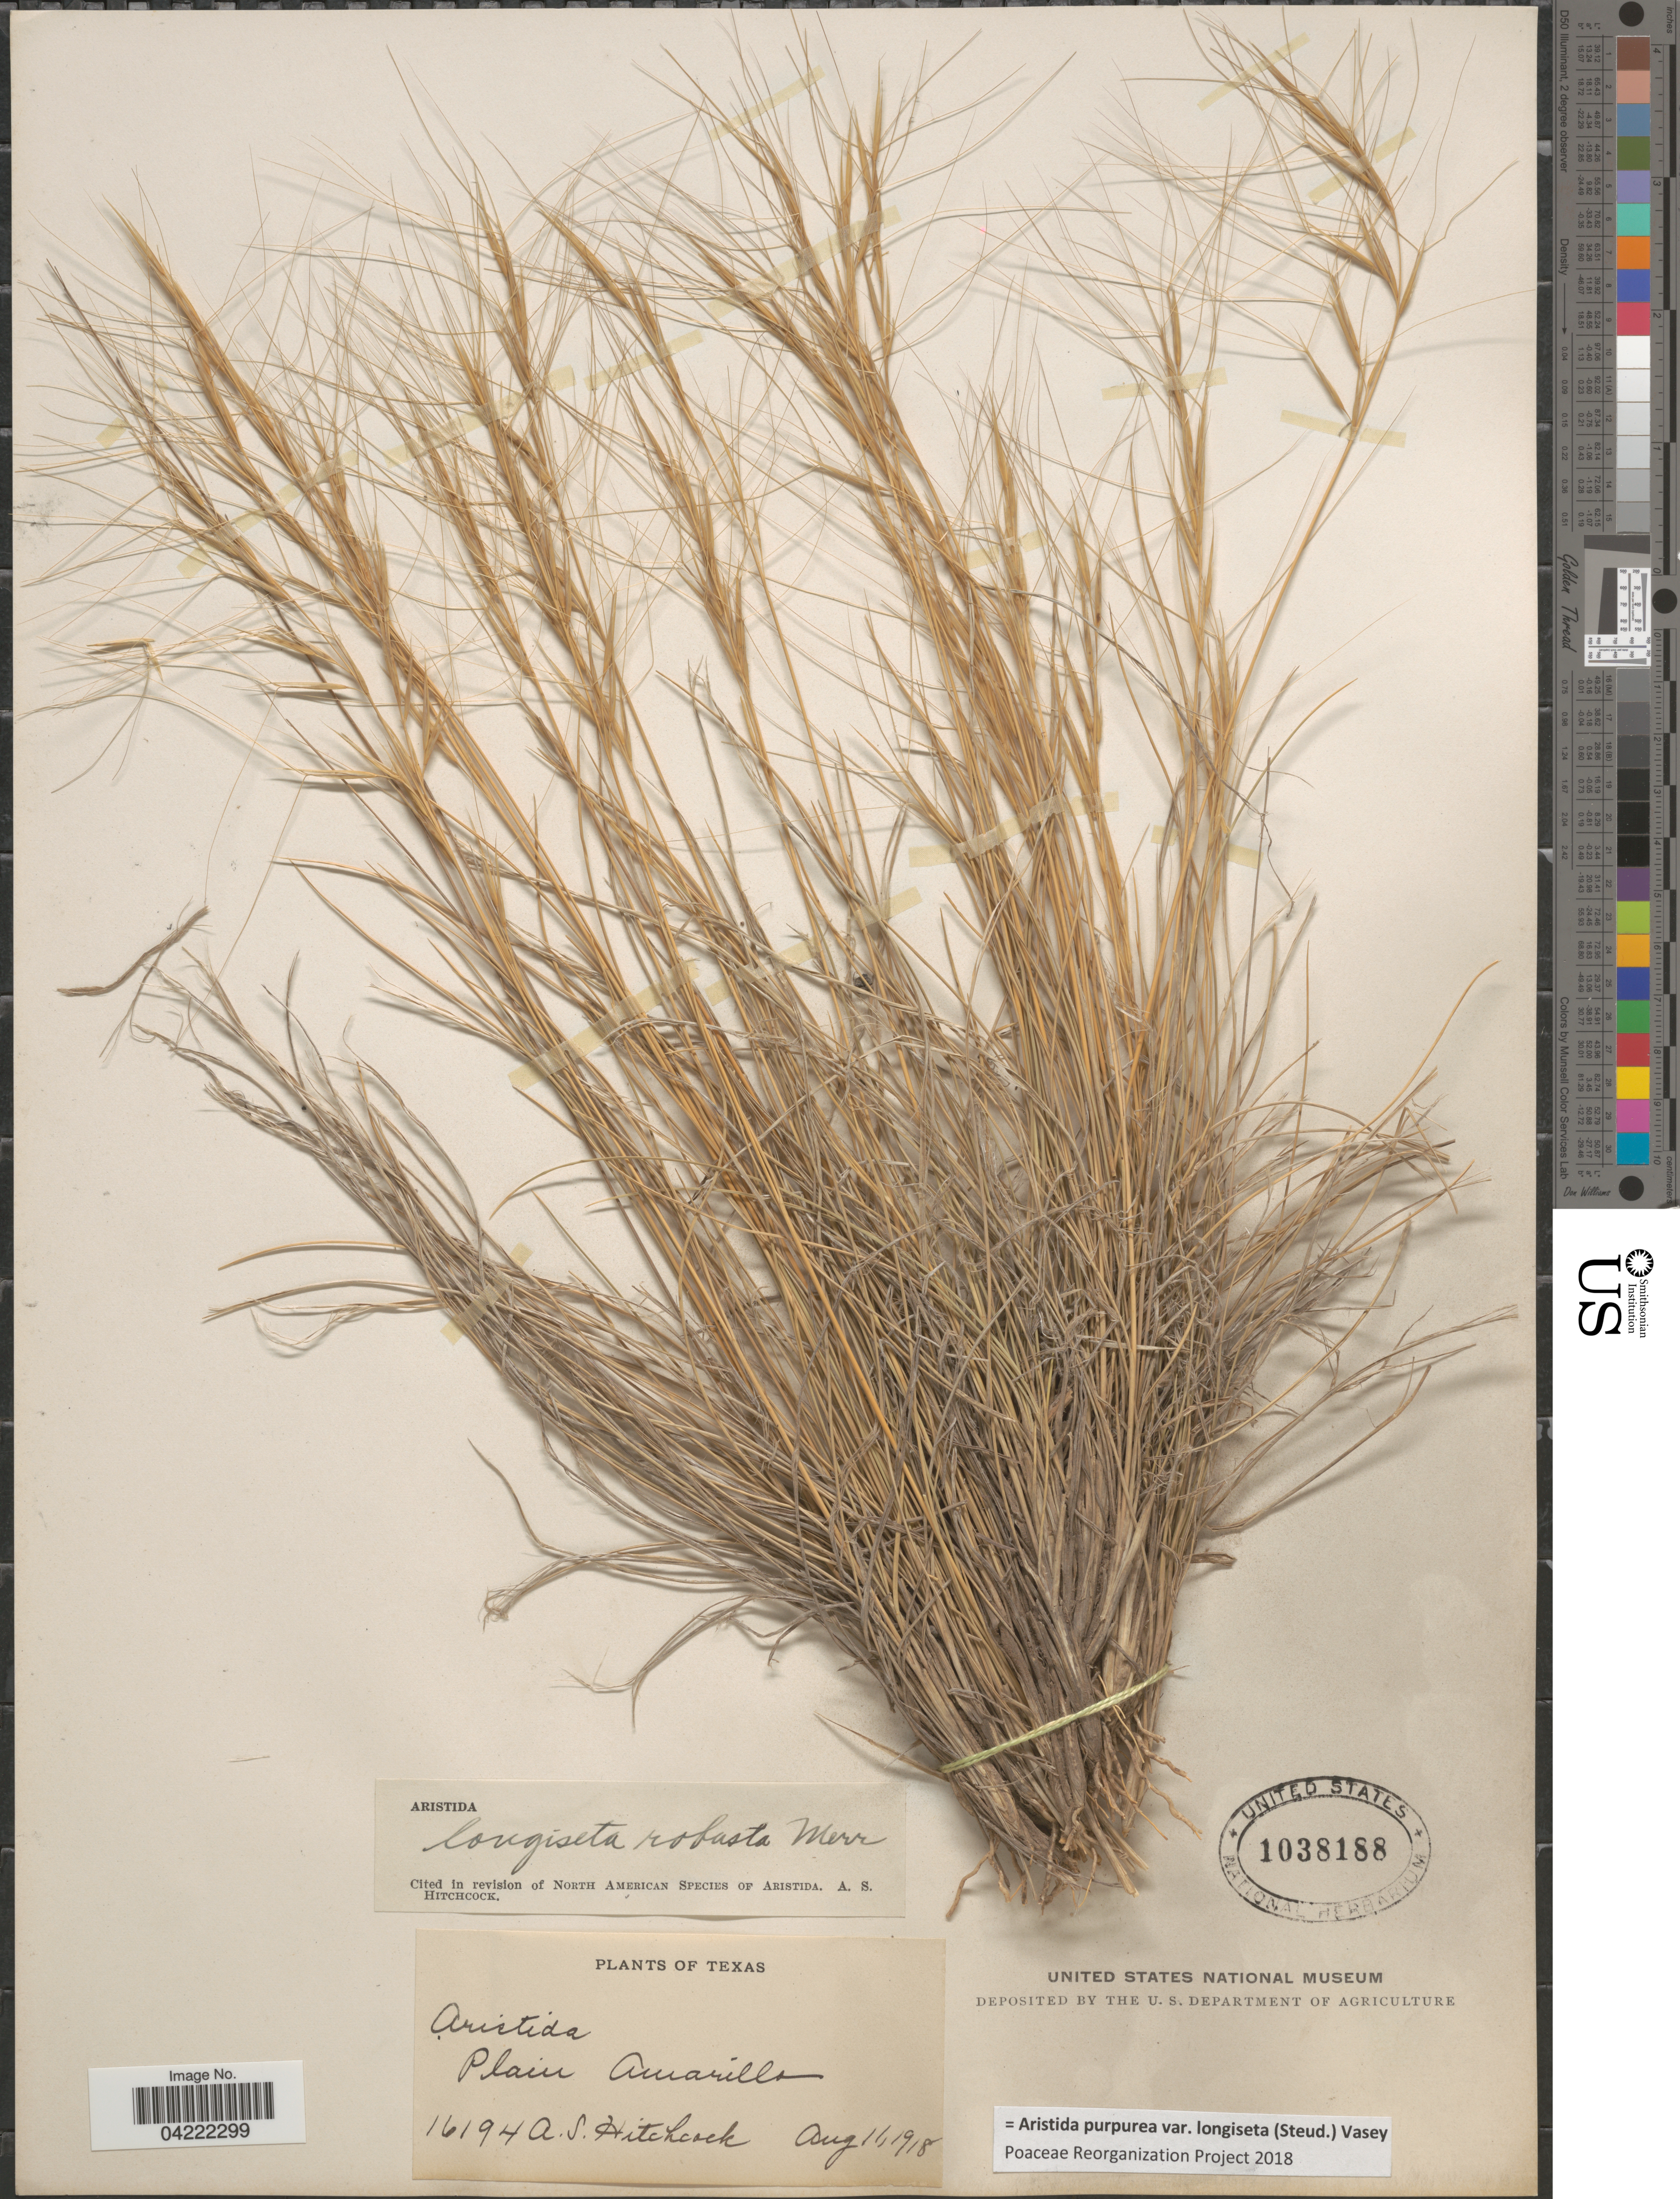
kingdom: Plantae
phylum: Tracheophyta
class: Liliopsida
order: Poales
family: Poaceae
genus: Aristida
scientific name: Aristida purpurea var. longiseta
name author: (Steud.) Vasey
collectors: A. S. Hitchcock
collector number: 16194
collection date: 1918-08-11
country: United States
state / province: Texas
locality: Plain Amarillo.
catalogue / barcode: US 1038188